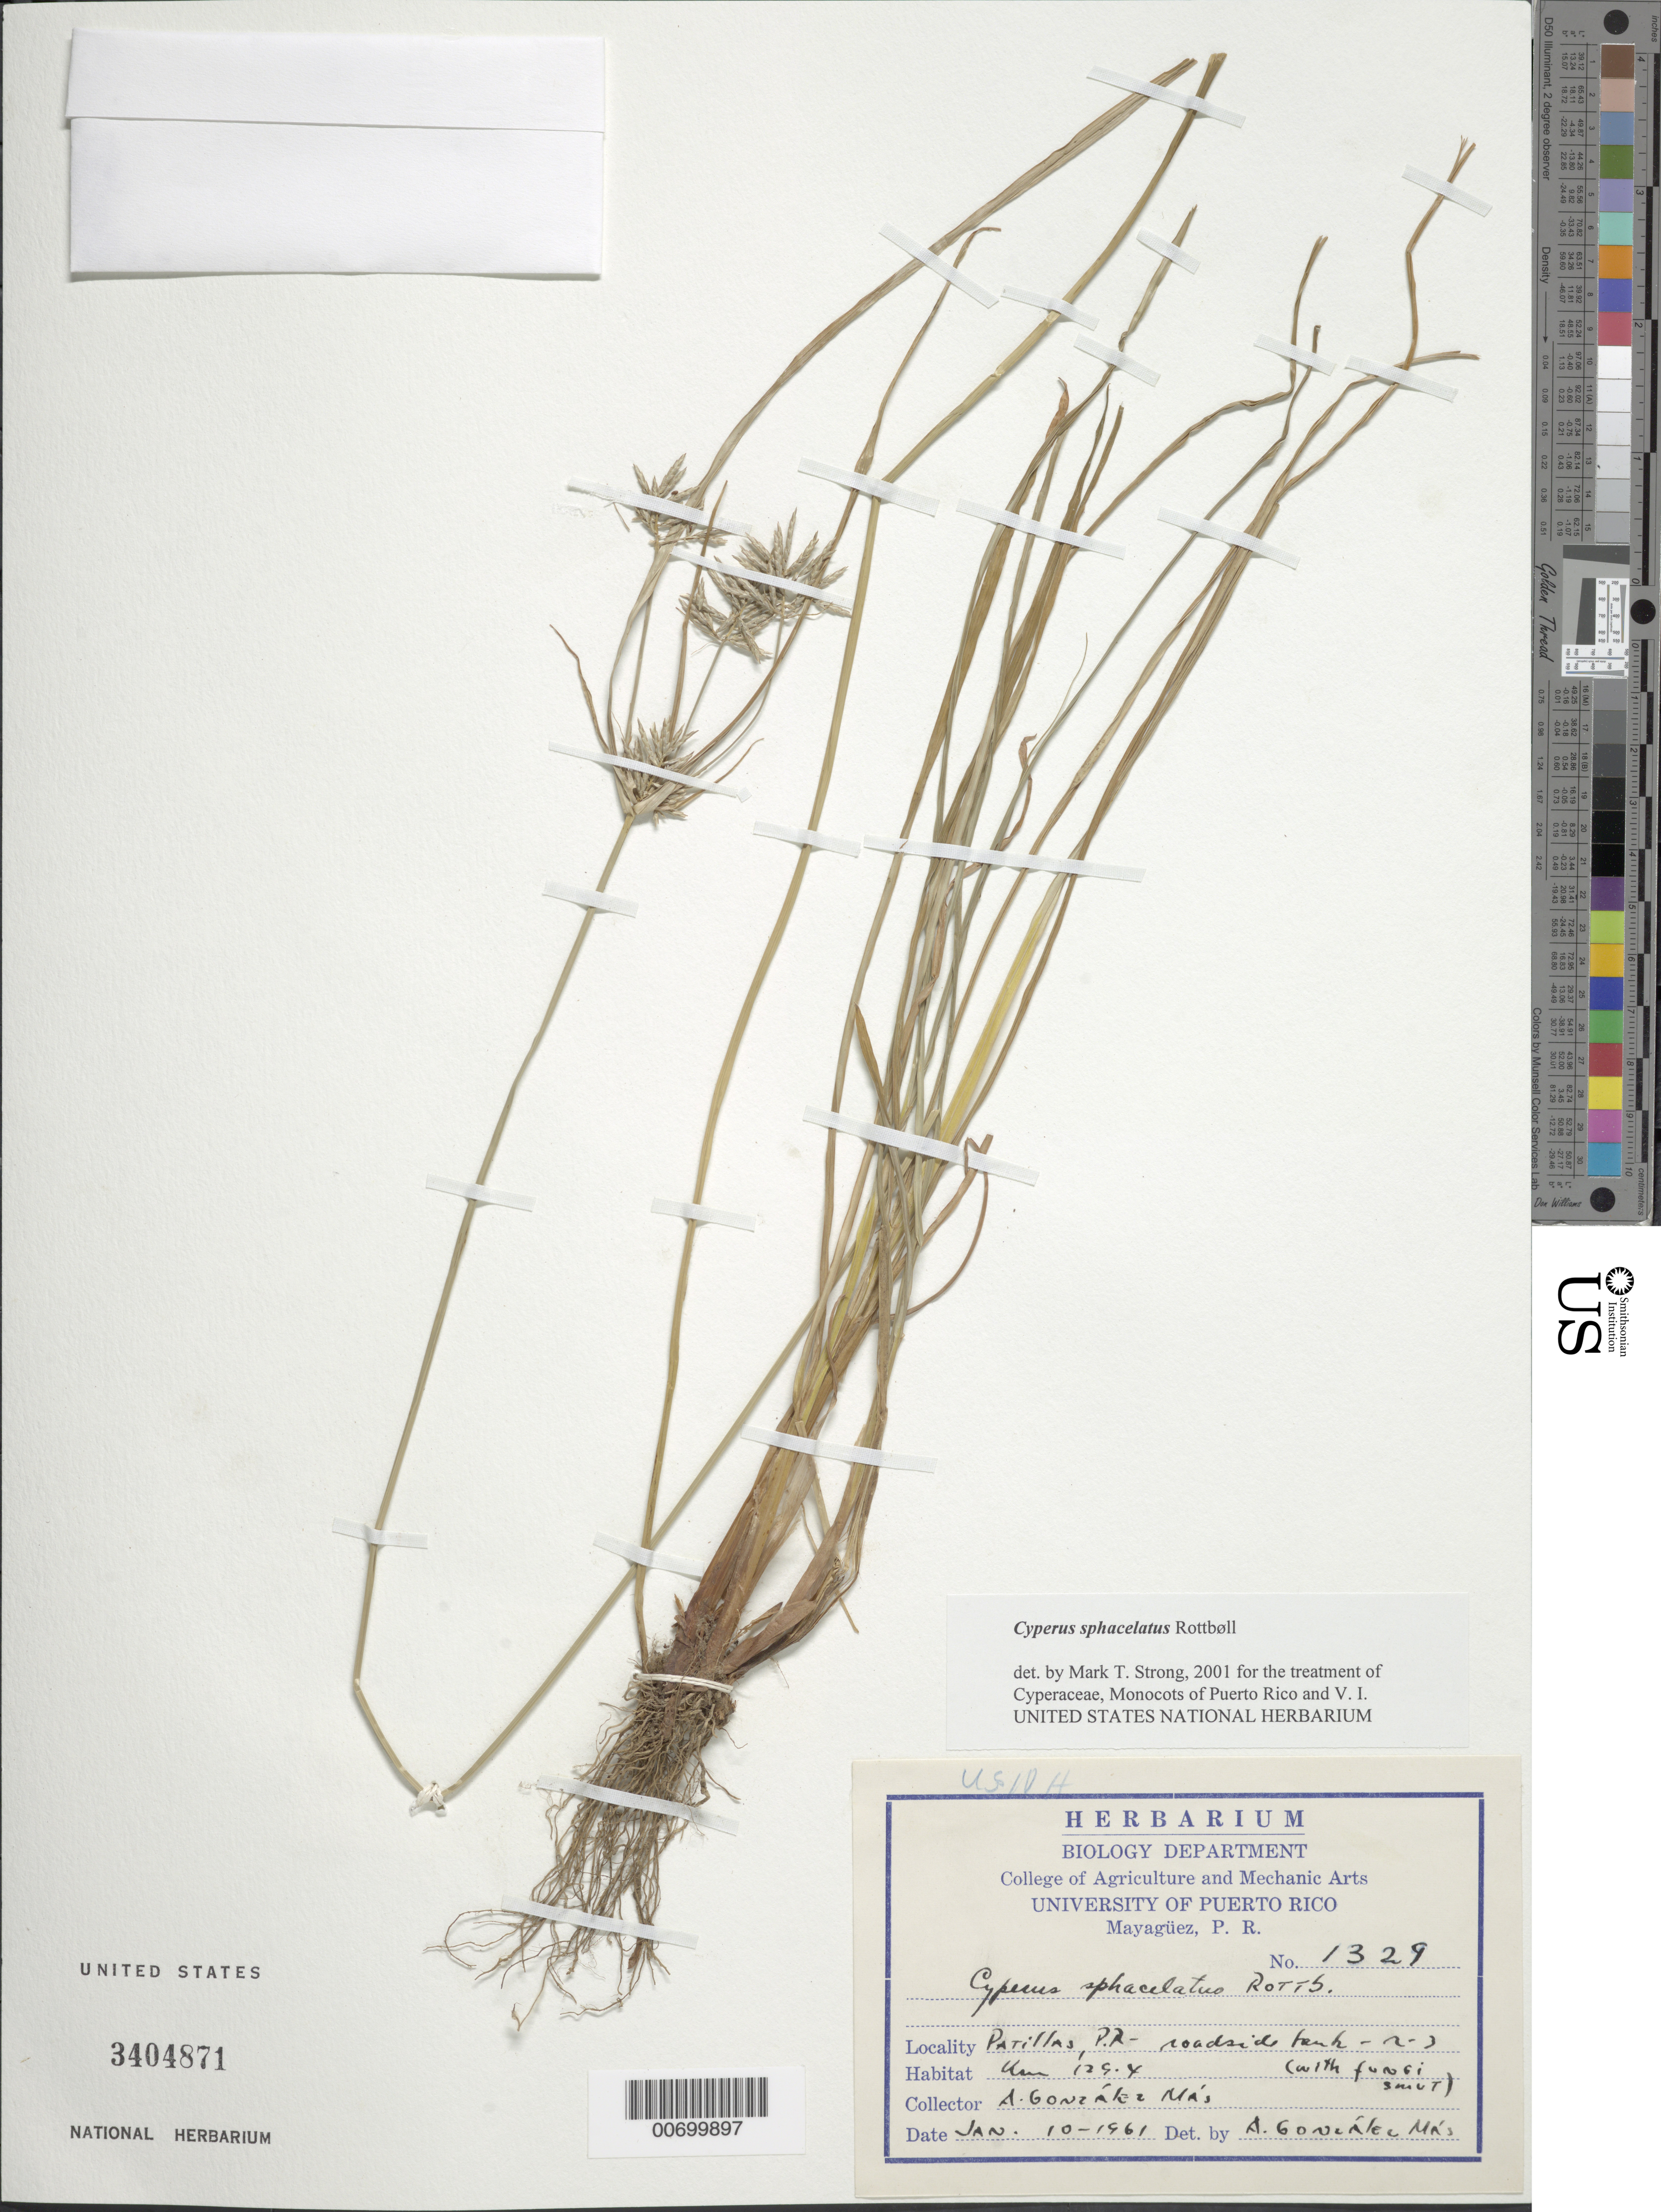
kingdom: Plantae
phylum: Tracheophyta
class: Liliopsida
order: Poales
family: Cyperaceae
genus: Cyperus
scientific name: Cyperus sphacelatus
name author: Rottb.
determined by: Strong, M. T., (US), Smithsonian Institution - National Museum of Natural History (UNITED STATES)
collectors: A. González Más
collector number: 1329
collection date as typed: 10 Jan 1961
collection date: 1961-01-10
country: Puerto Rico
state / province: Patillas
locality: Patillas: Rd. 2, km 129.4.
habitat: Roadside bank.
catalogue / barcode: US 3404871